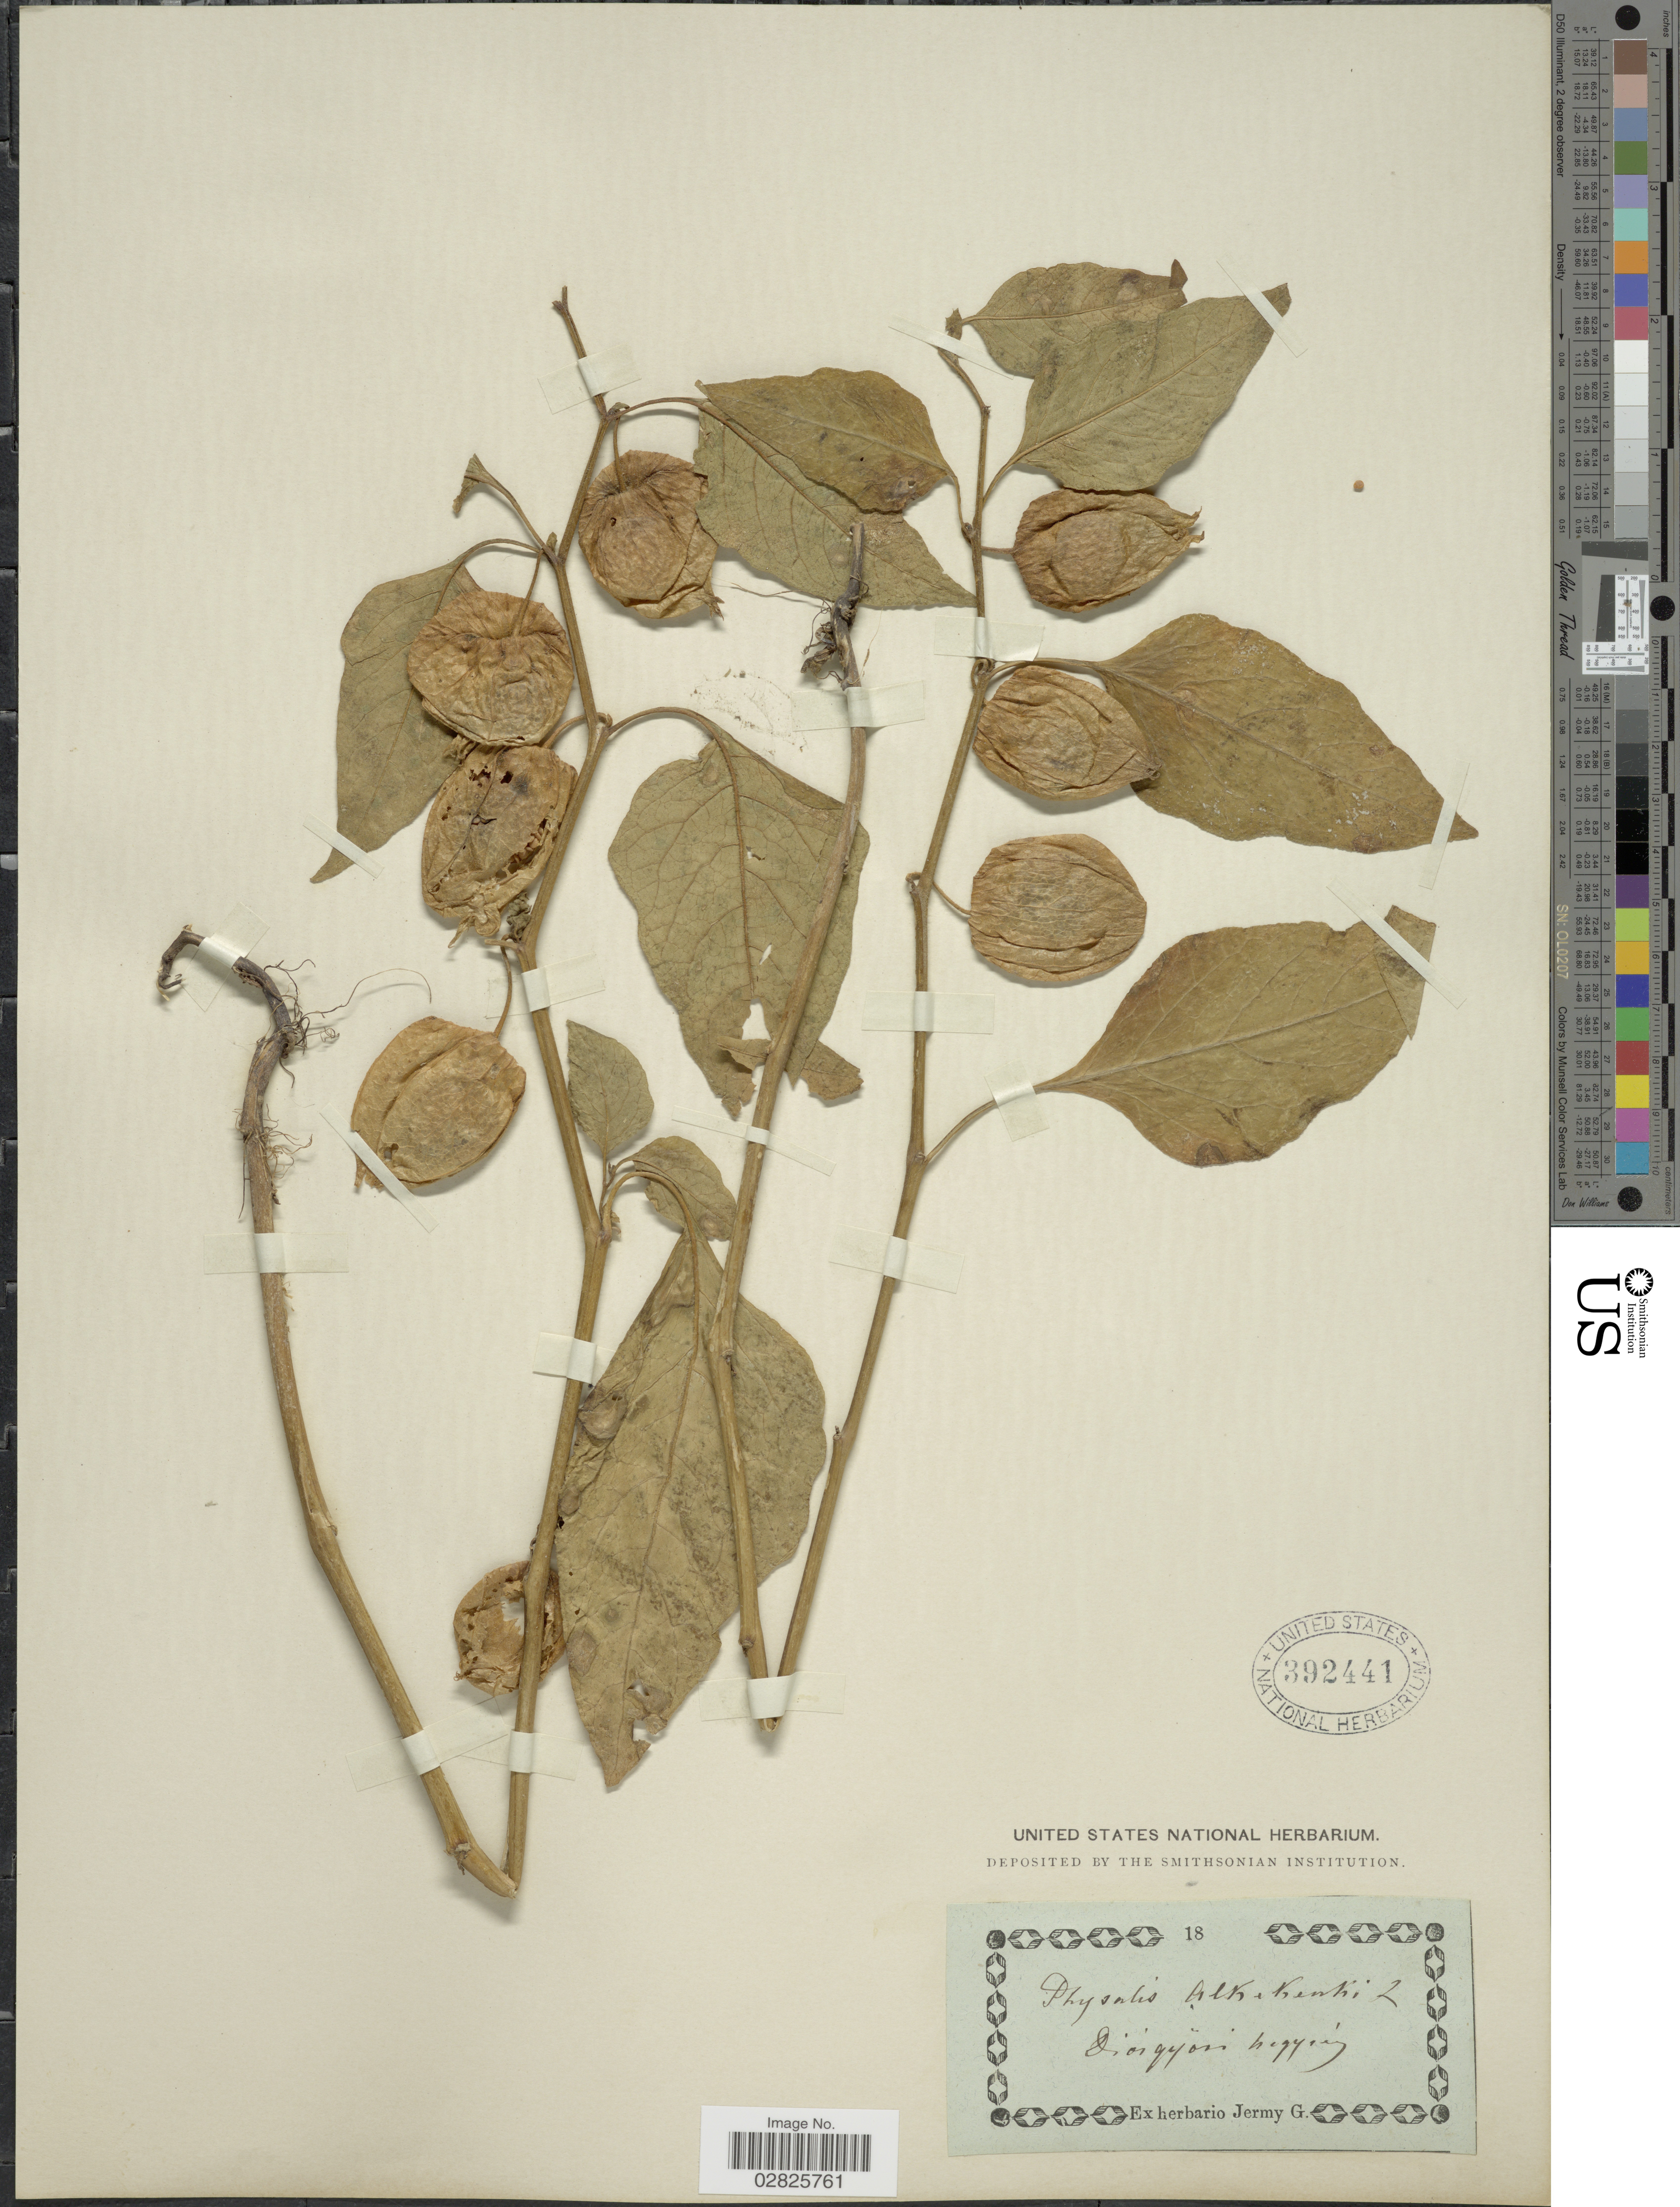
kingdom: Plantae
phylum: Tracheophyta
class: Magnoliopsida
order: Solanales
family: Solanaceae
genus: Physalis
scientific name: Physalis alkekengi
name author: L.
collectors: ex herb. G. Jermy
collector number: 18?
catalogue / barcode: US 392441